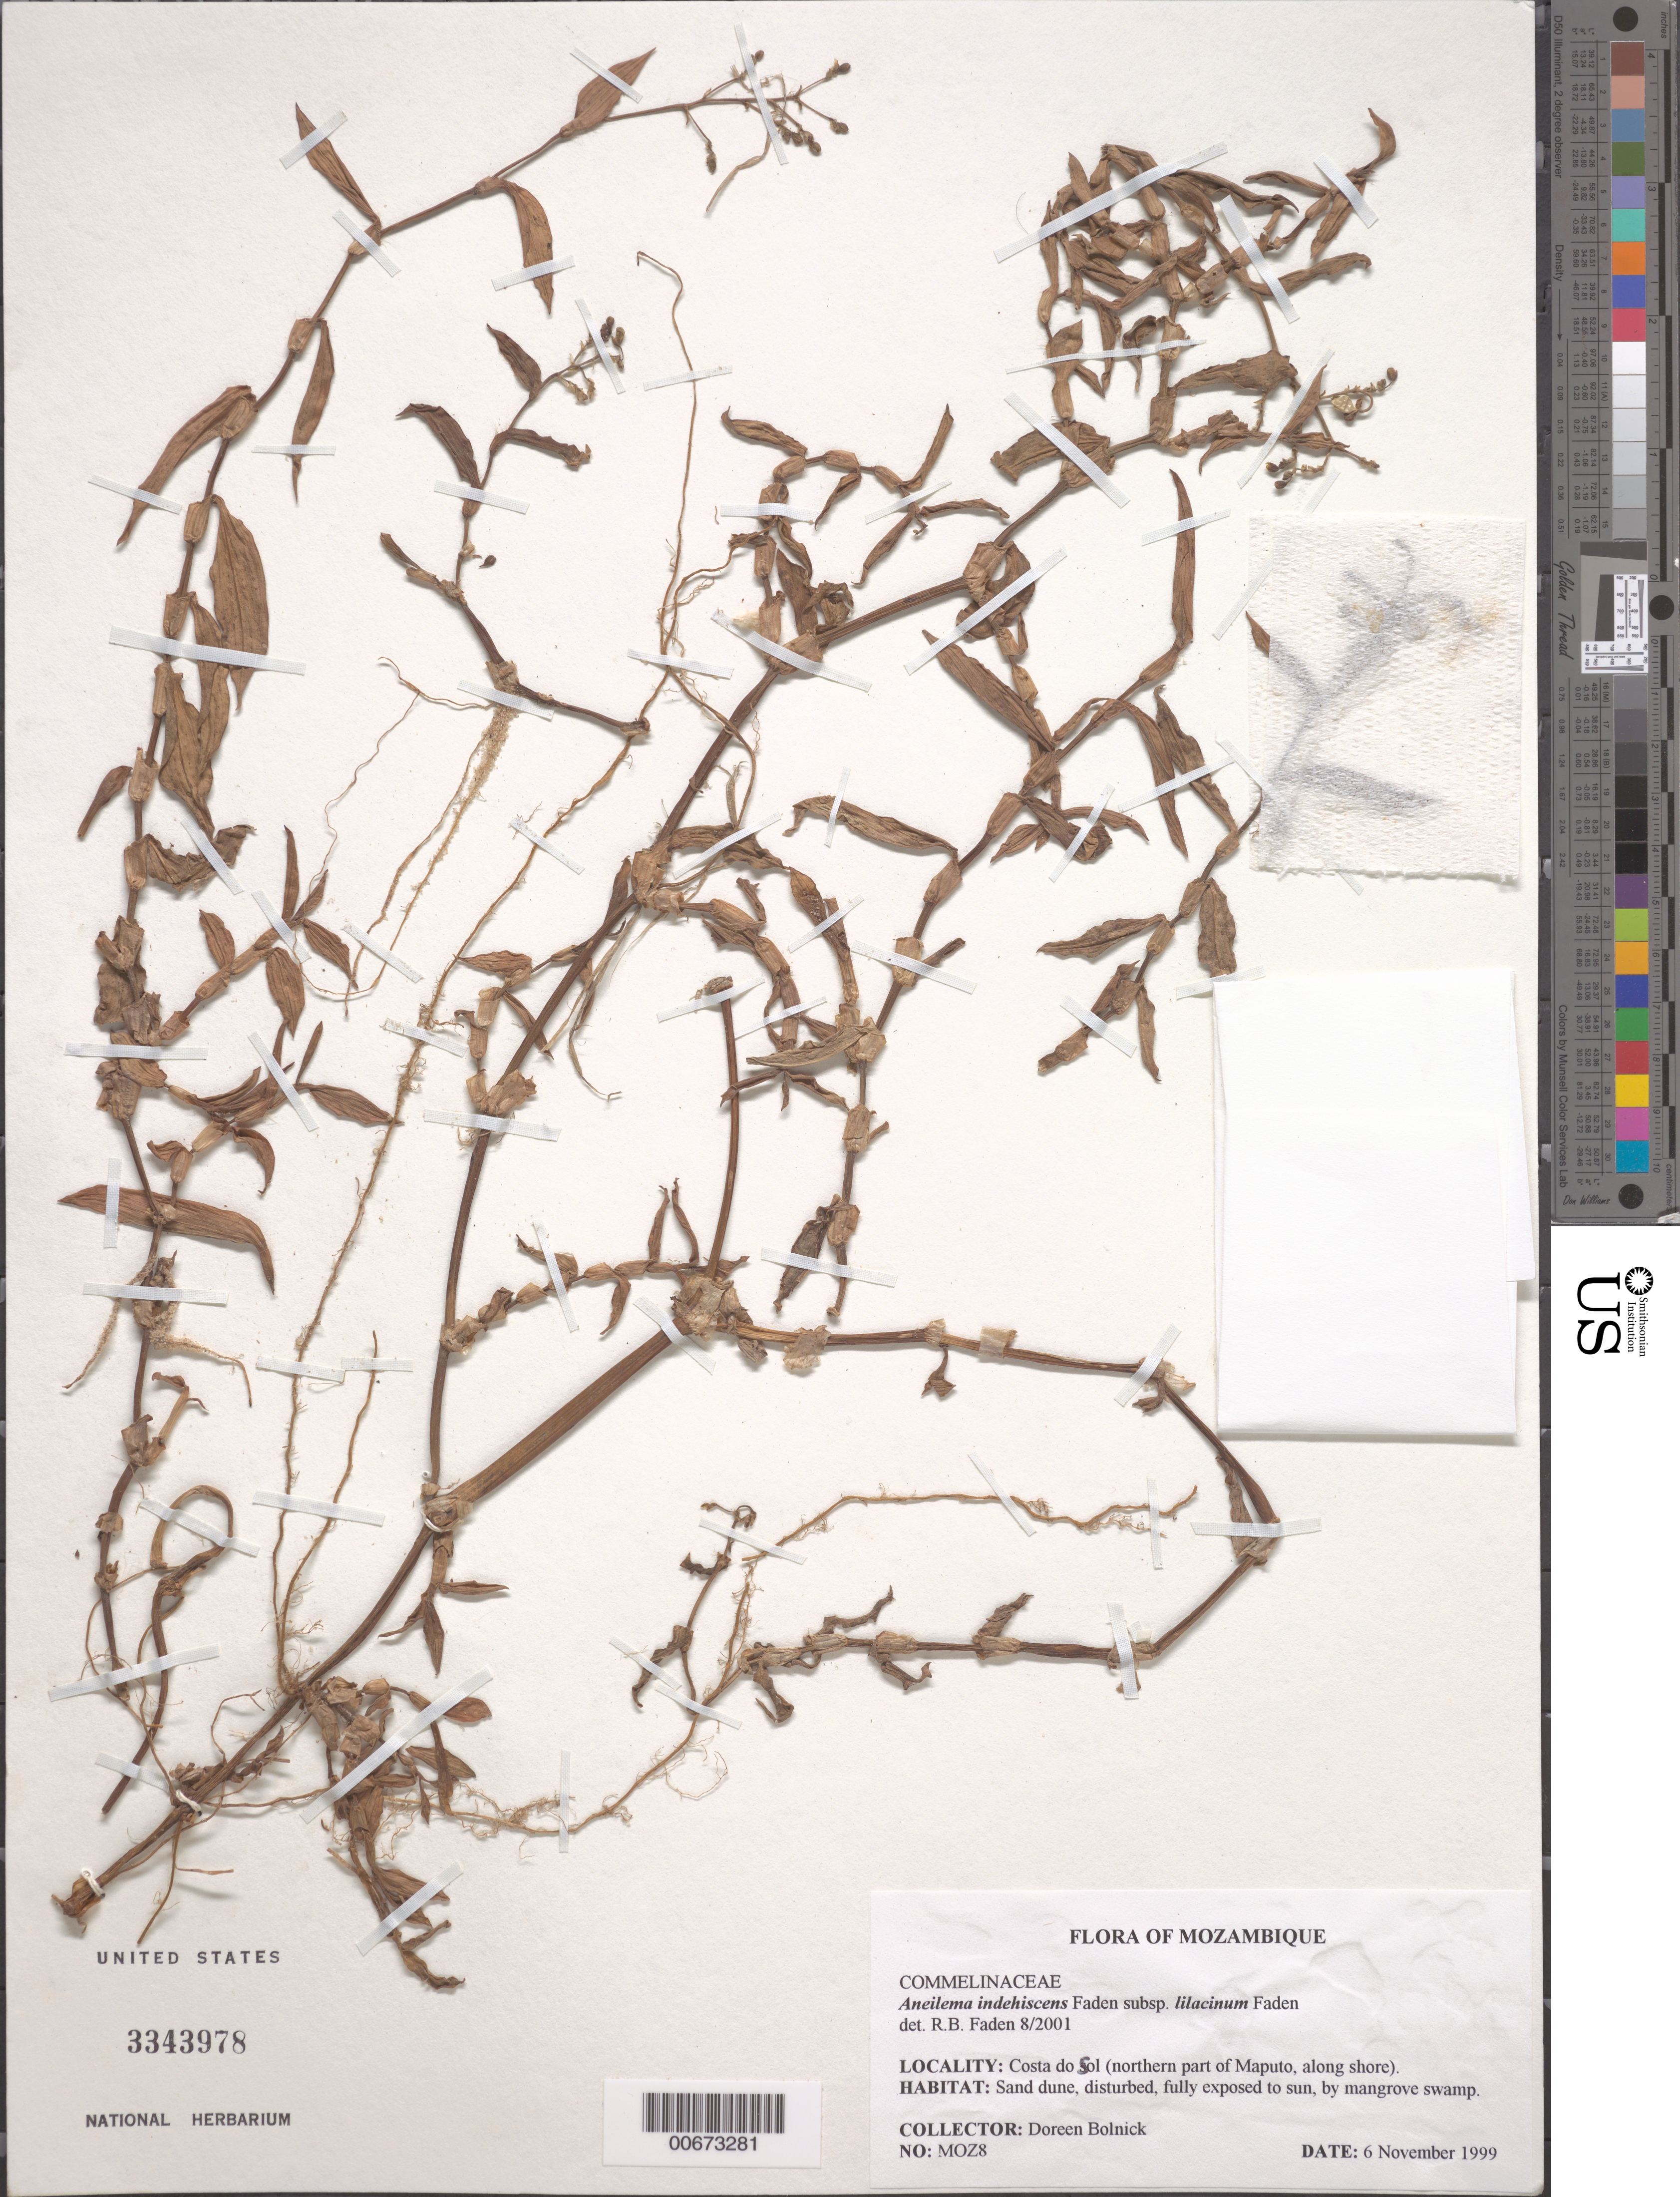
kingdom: Plantae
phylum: Tracheophyta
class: Liliopsida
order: Commelinales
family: Commelinaceae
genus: Aneilema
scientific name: Aneilema indehiscens subsp. lilacinum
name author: Faden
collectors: D. Bolnick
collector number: MOZ8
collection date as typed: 06 Nov 1999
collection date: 1999-11-06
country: Mozambique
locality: Costa do Sol.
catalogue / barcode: US 3343978